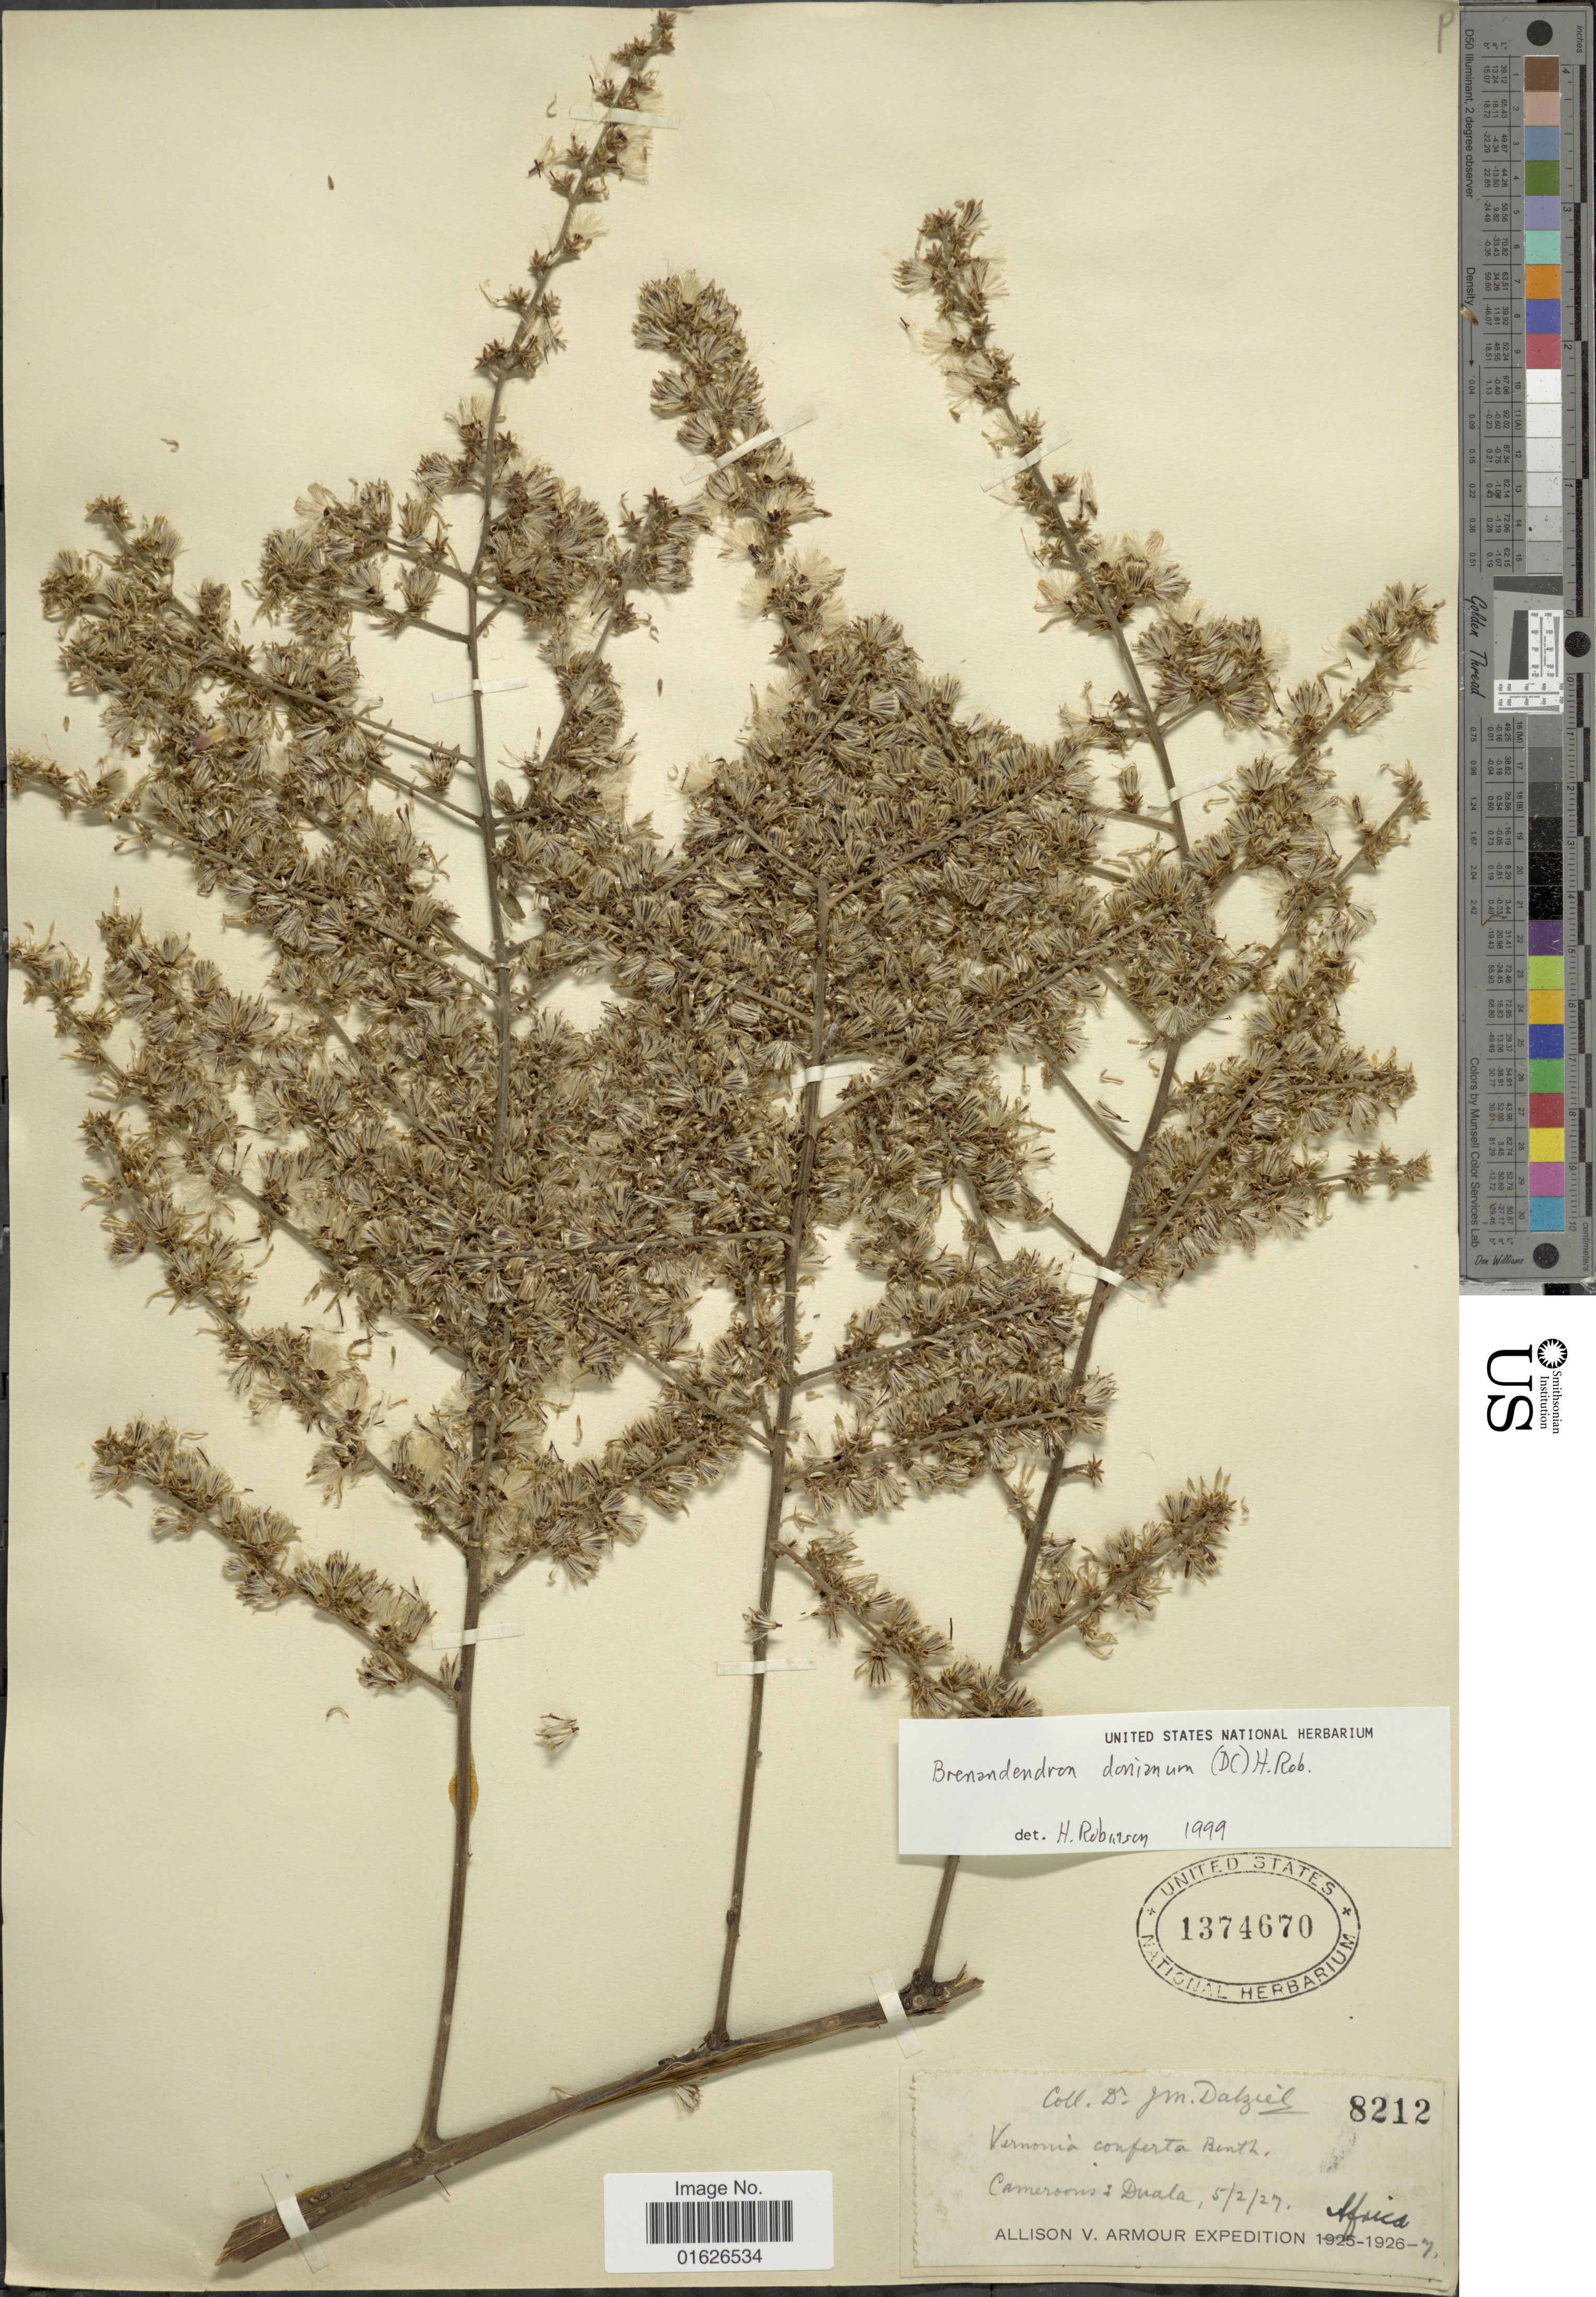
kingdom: Plantae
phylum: Tracheophyta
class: Magnoliopsida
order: Asterales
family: Asteraceae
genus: Brenandendron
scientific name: Brenandendron donianum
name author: (DC.) H. Rob.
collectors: J. Dalziel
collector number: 8212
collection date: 1927-02-05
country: Cameroon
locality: Cameroon, Duala.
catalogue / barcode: US 1374670